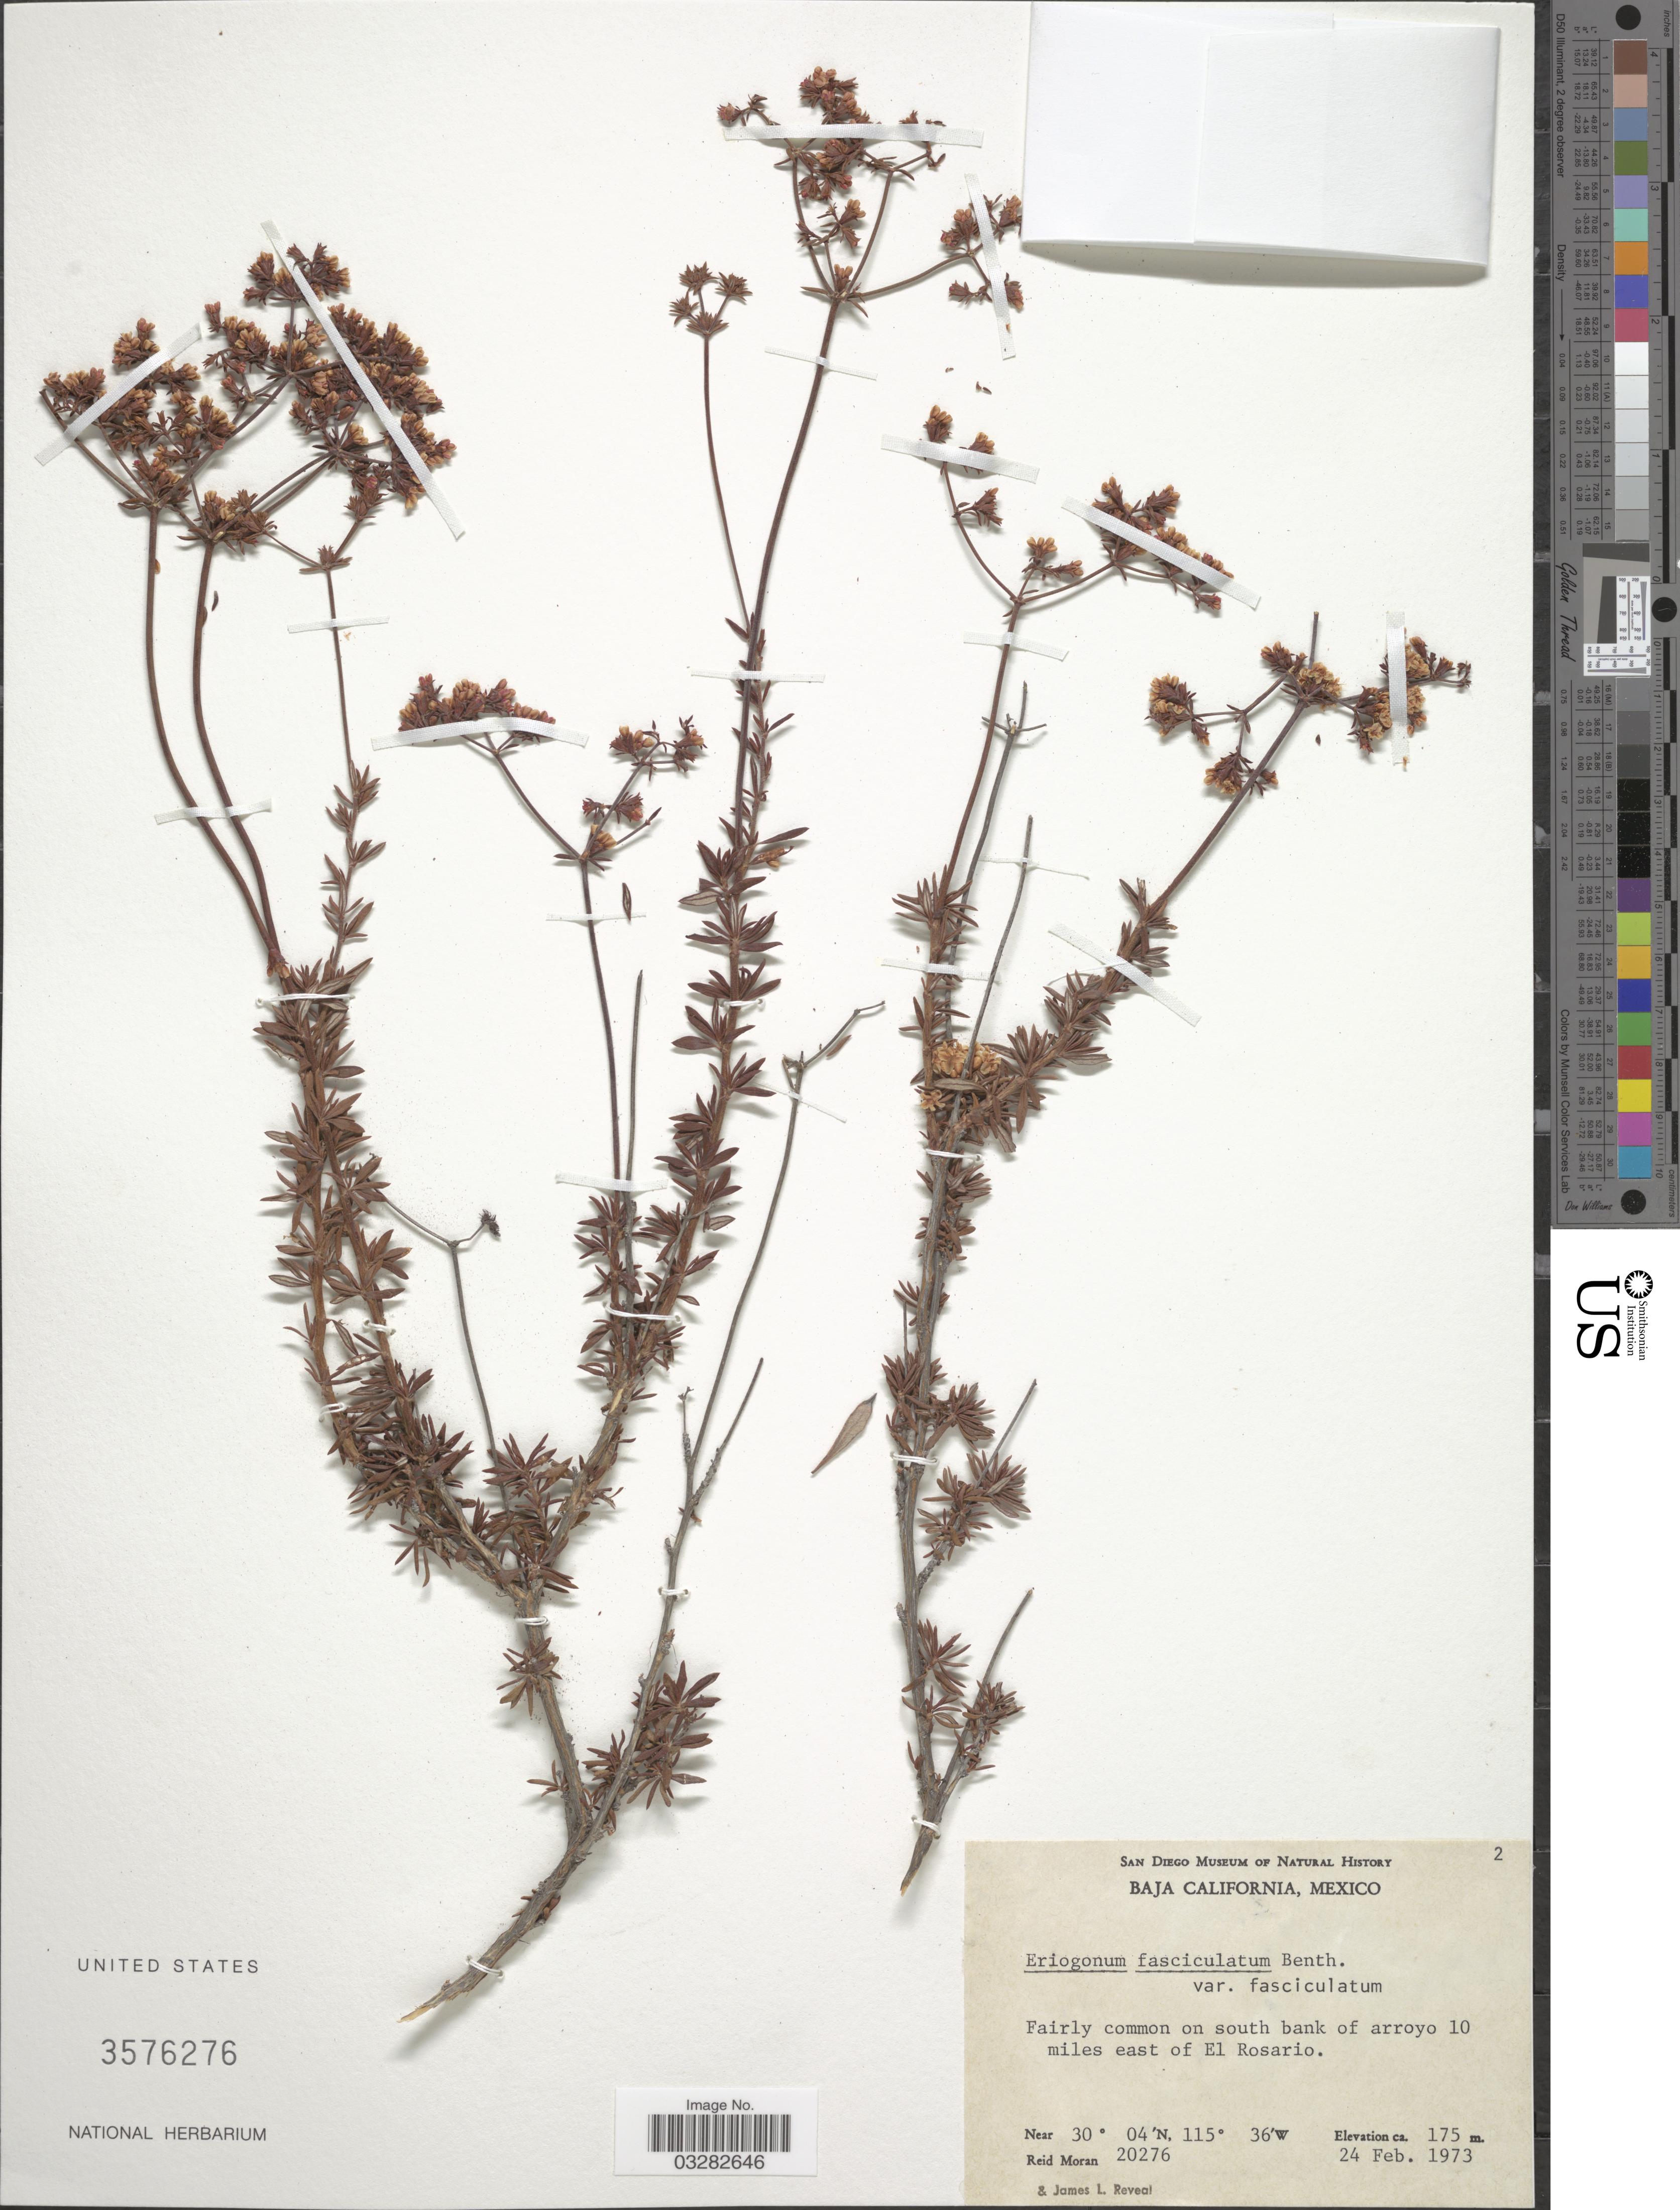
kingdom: Plantae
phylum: Tracheophyta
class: Magnoliopsida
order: Caryophyllales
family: Polygonaceae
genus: Eriogonum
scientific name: Eriogonum fasciculatum var. fasciculatum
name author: Benth.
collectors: R. Moran & J. L. Reveal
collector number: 20276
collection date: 1973-02-24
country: Mexico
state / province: Baja California Norte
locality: Fairly common on south bank of arroyo 10 miles east of El Rosario.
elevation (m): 175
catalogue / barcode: US 3576276